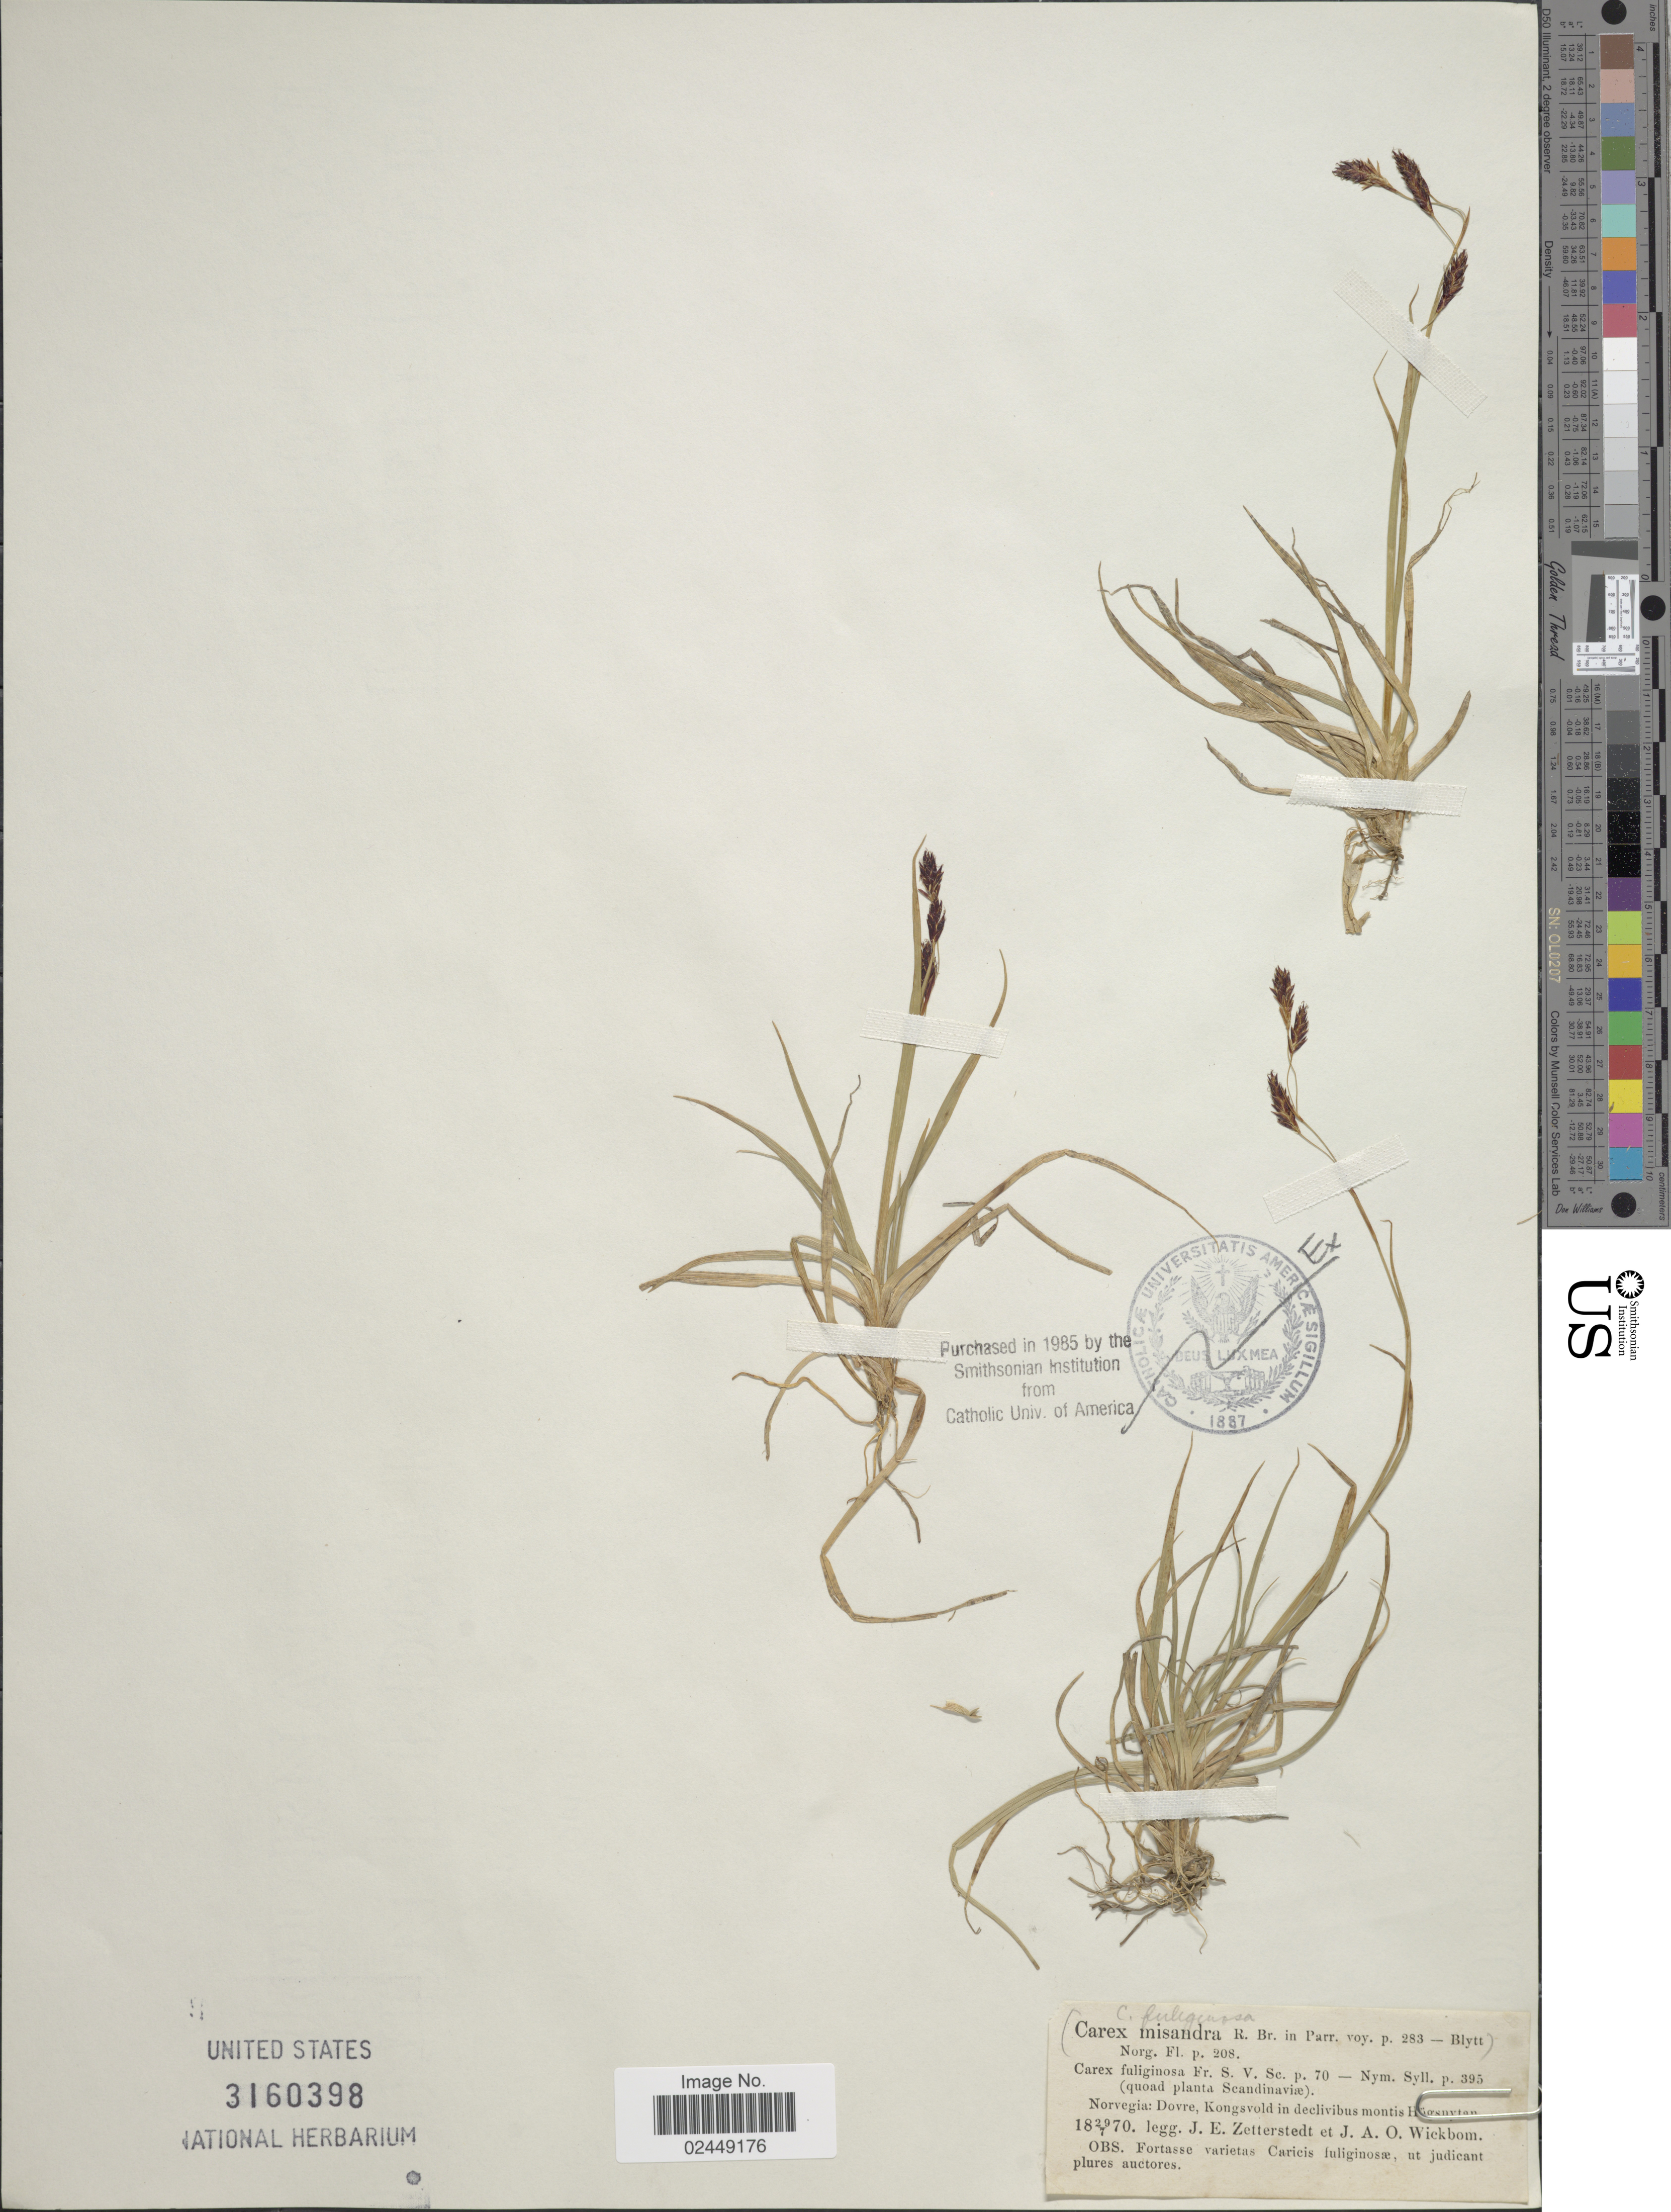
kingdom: Plantae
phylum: Tracheophyta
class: Liliopsida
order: Poales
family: Cyperaceae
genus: Carex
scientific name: Carex fuliginosa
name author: Schkuhr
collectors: J.E. Zetterstedt & J. Wickbom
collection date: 1870-07-29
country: Norway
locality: Norvegia: Dovre, Kongsvold in declivibus montis Högsnytan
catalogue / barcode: US 3160398